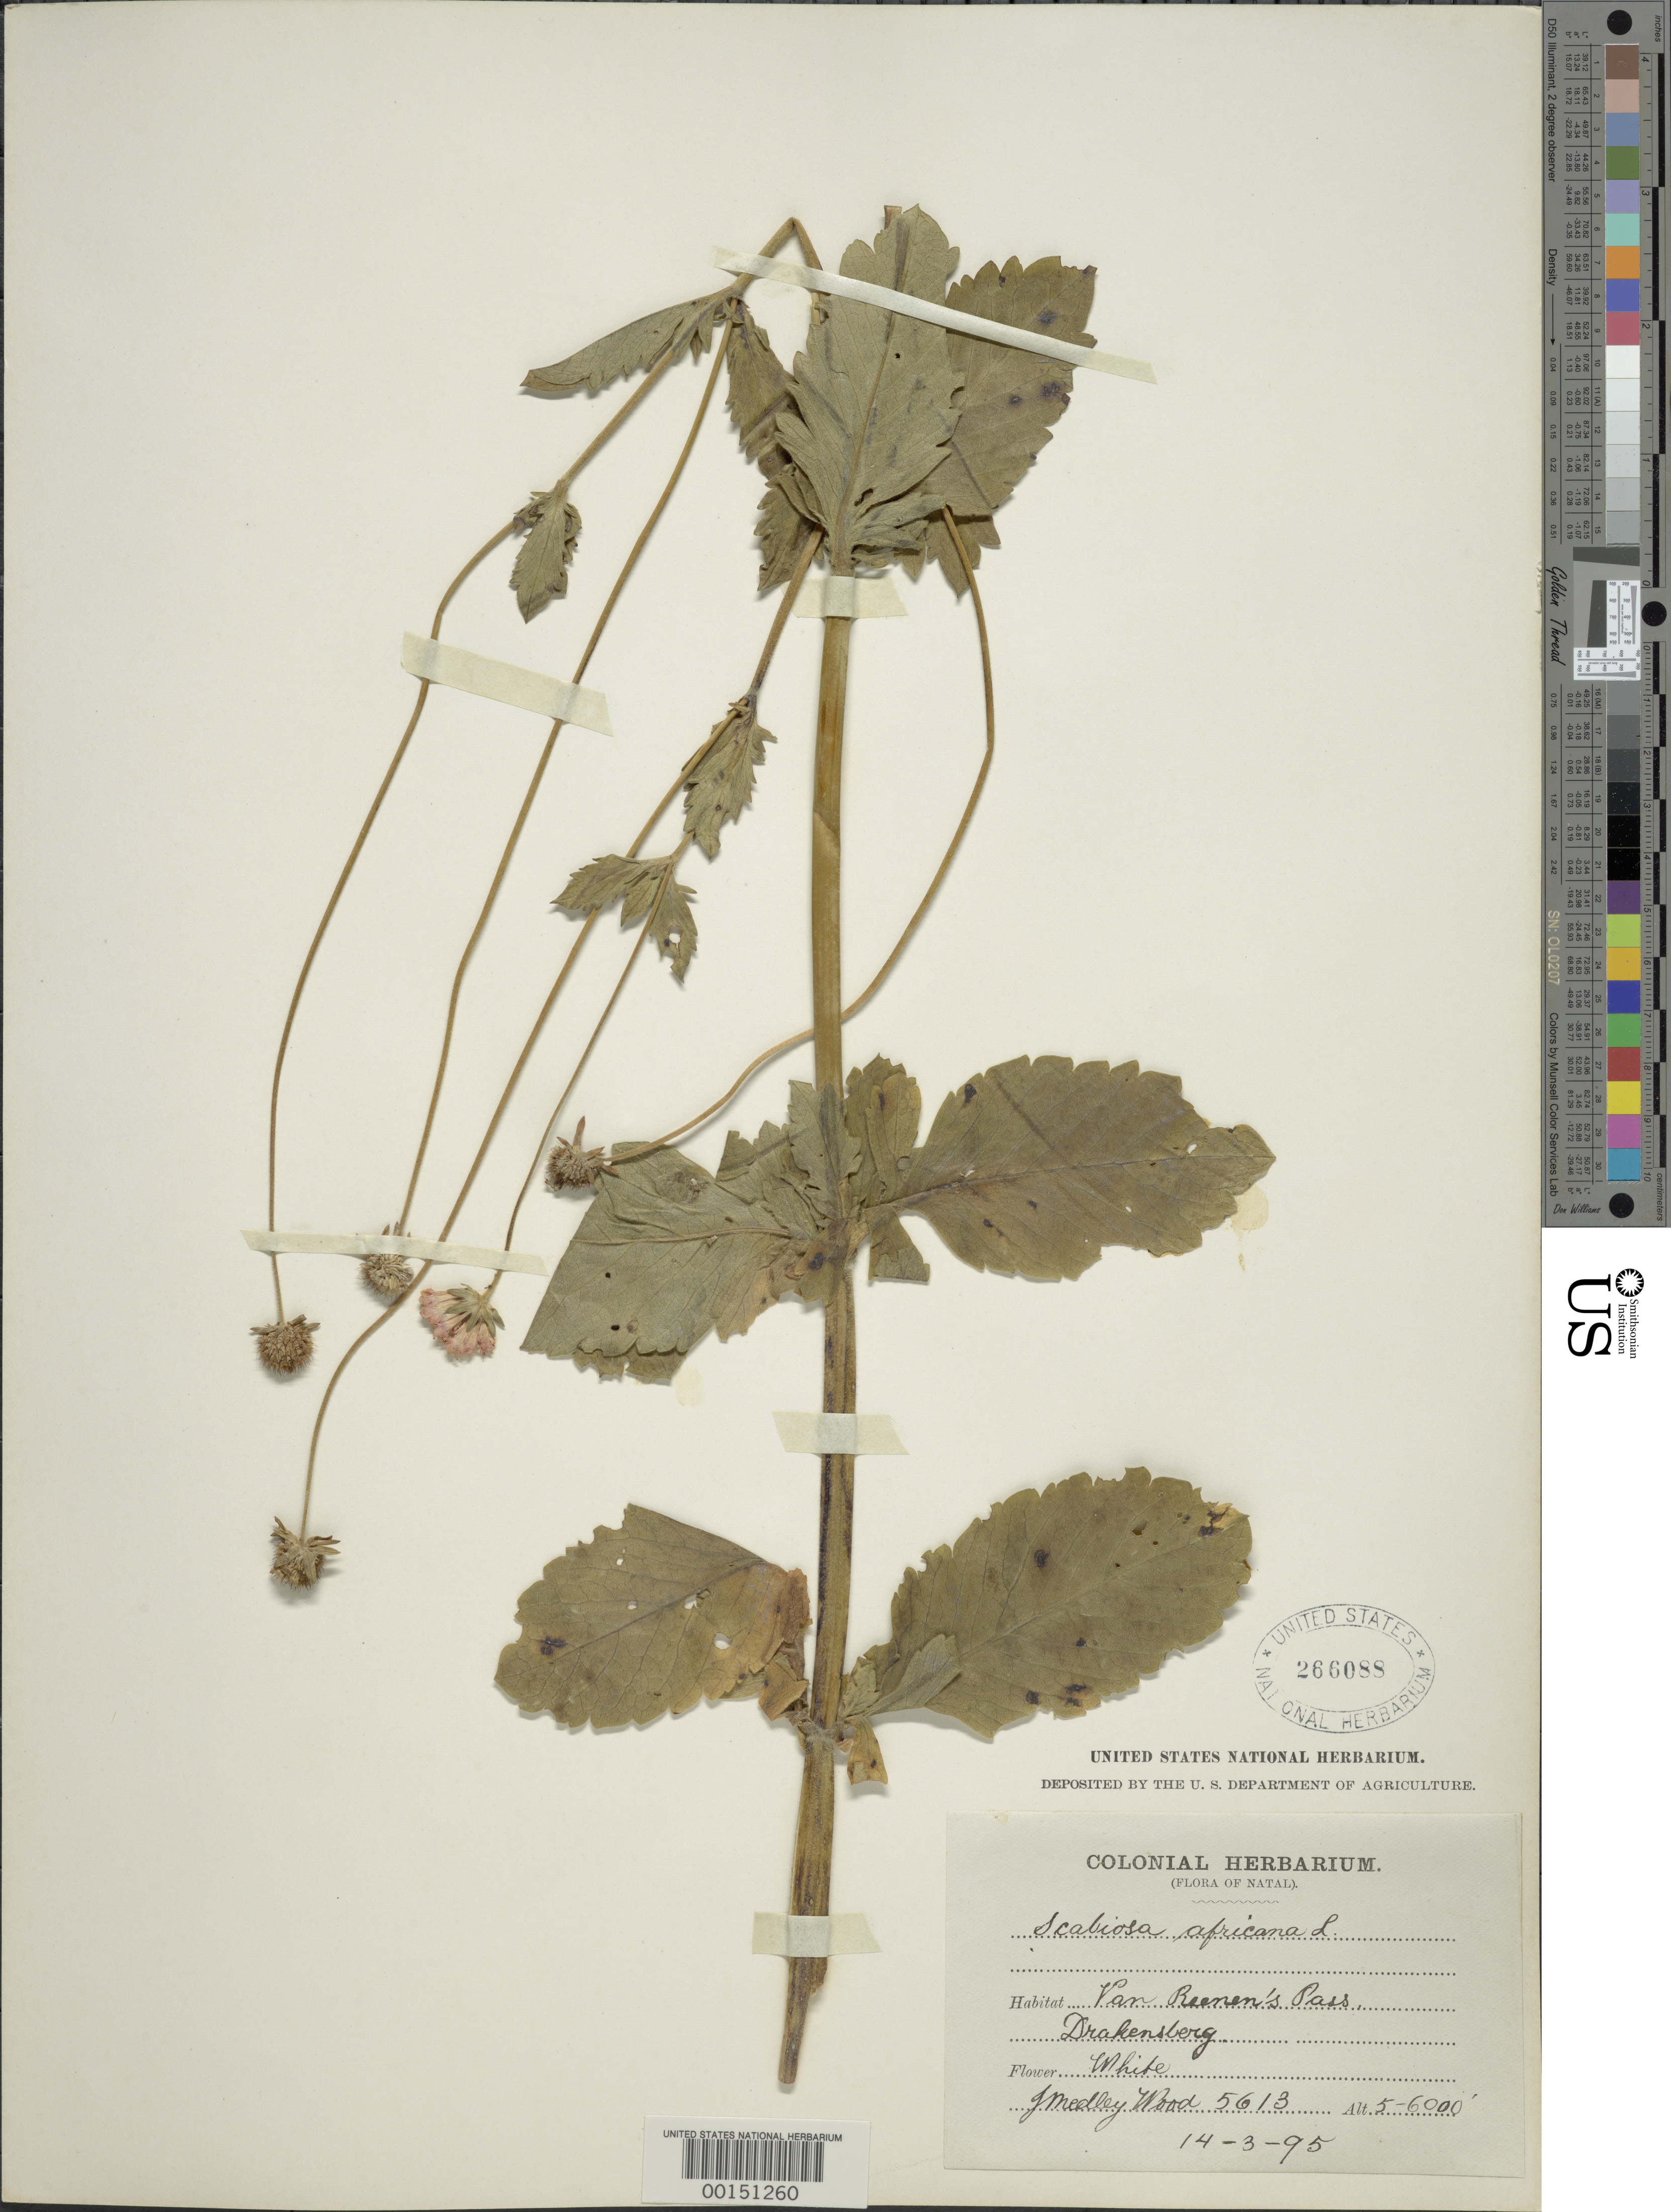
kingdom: Plantae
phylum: Tracheophyta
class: Magnoliopsida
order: Dipsacales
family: Caprifoliaceae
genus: Scabiosa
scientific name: Scabiosa africana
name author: L.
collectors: J. M. Wood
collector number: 5613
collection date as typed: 14 Mar 1895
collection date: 1895-03-14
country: South Africa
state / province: KwaZulu-Natal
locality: Van Reenen's Pass, Drakensberg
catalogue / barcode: US 266088